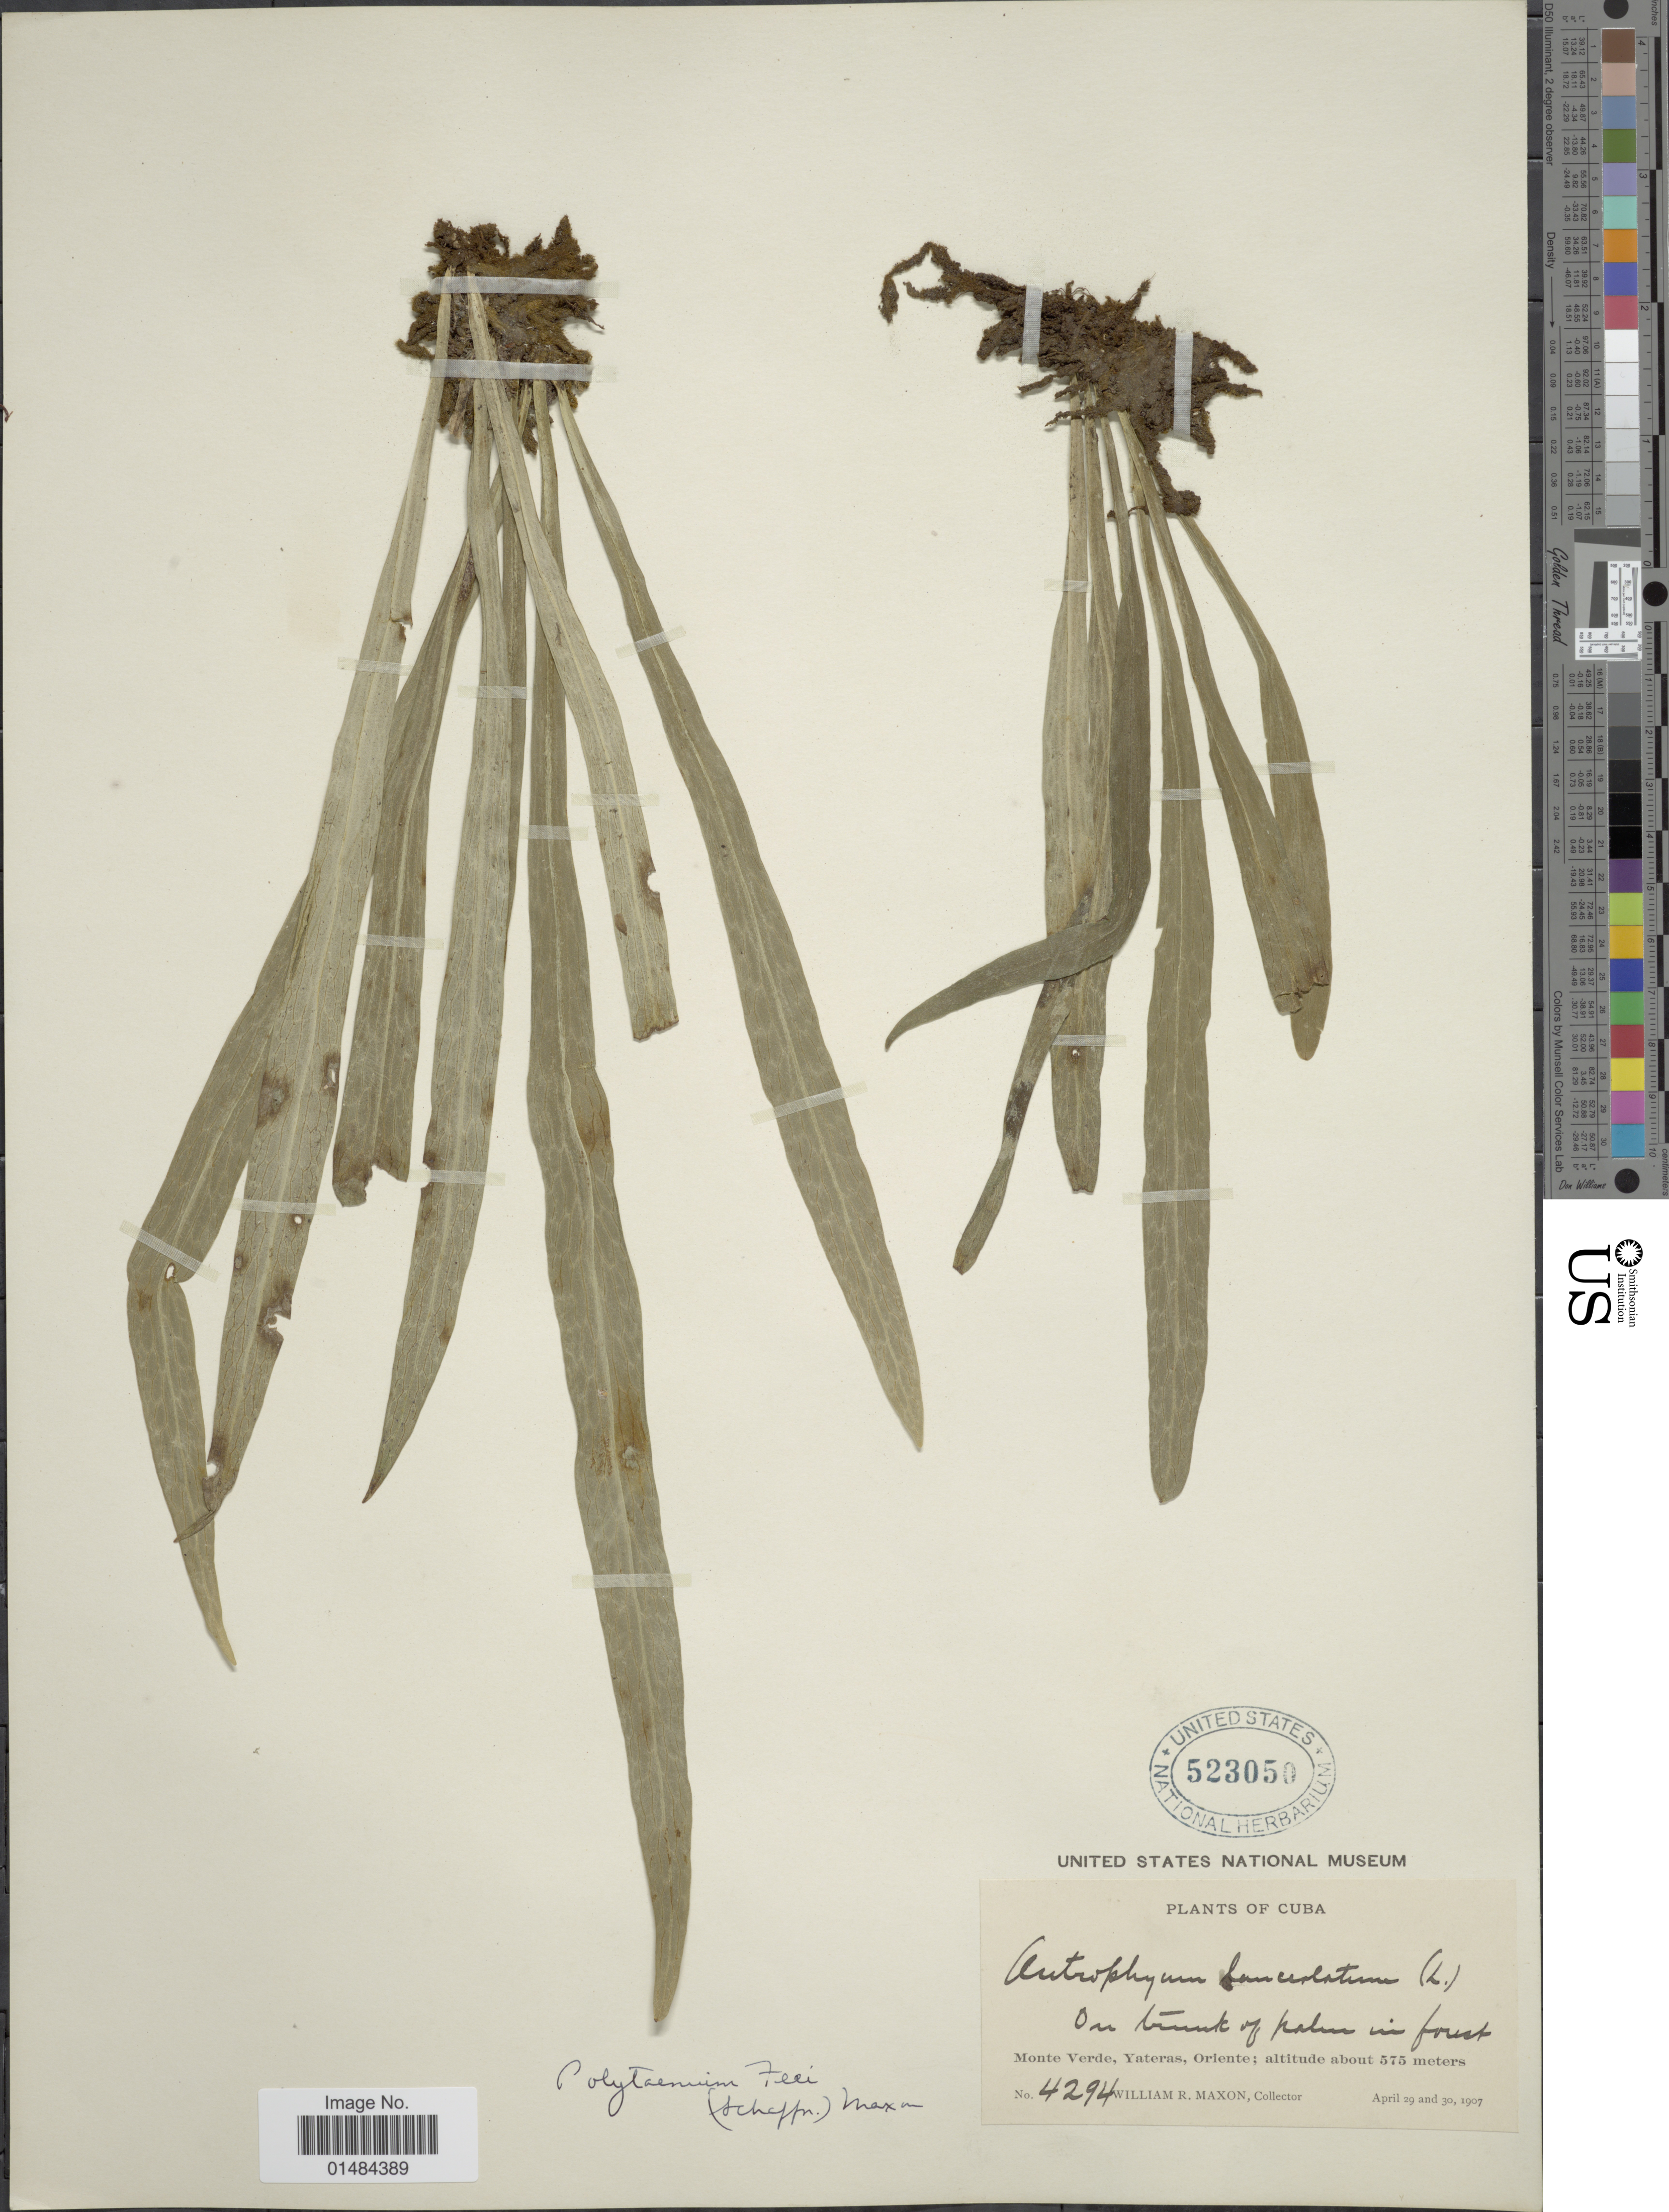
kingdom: Plantae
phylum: Tracheophyta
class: Polypodiopsida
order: Polypodiales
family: Pteridaceae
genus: Polytaenium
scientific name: Polytaenium lanceolatum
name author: (L.) Desv.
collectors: W. R. Maxon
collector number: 4294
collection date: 1907-04-29/1907-04-30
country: Cuba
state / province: Oriente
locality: Cuba, Monte Verde, Yateras, Oriente.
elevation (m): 575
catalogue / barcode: US 523050